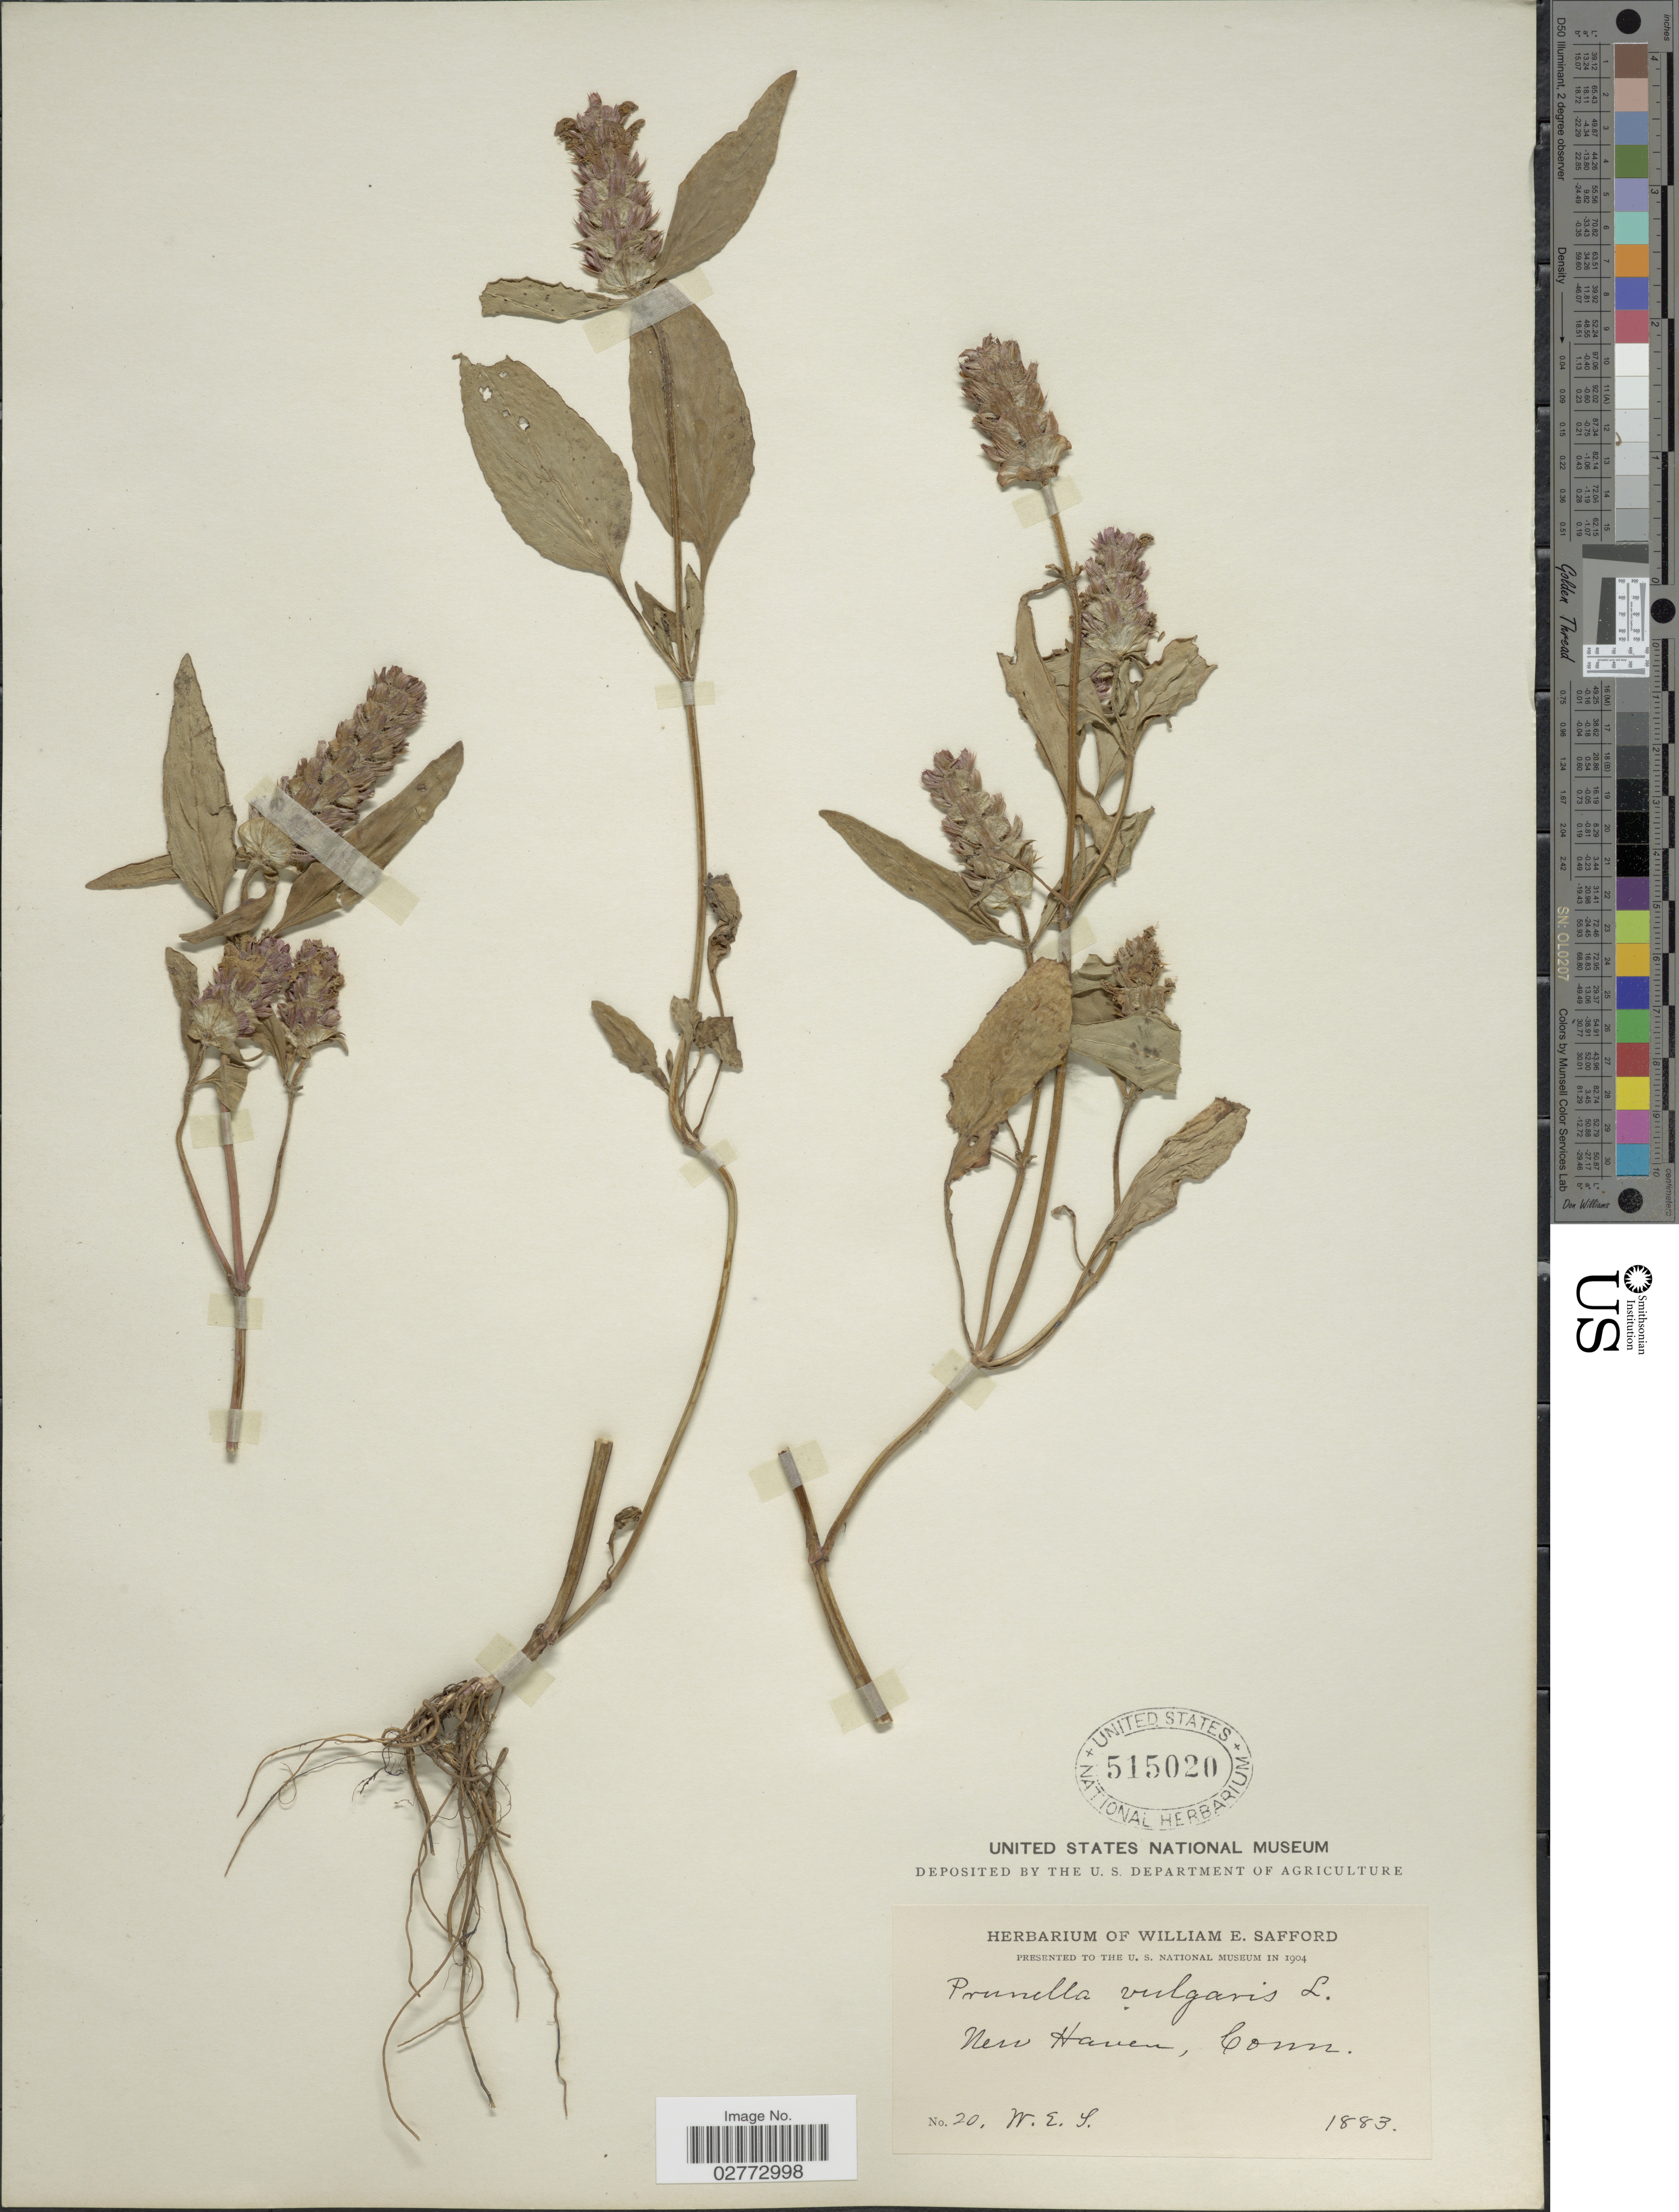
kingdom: Plantae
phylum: Tracheophyta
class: Magnoliopsida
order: Lamiales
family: Lamiaceae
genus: Prunella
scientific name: Prunella vulgaris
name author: L.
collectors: W. E. Safford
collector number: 20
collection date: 1883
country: United States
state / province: Connecticut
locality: New Haven.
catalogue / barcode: US 515020